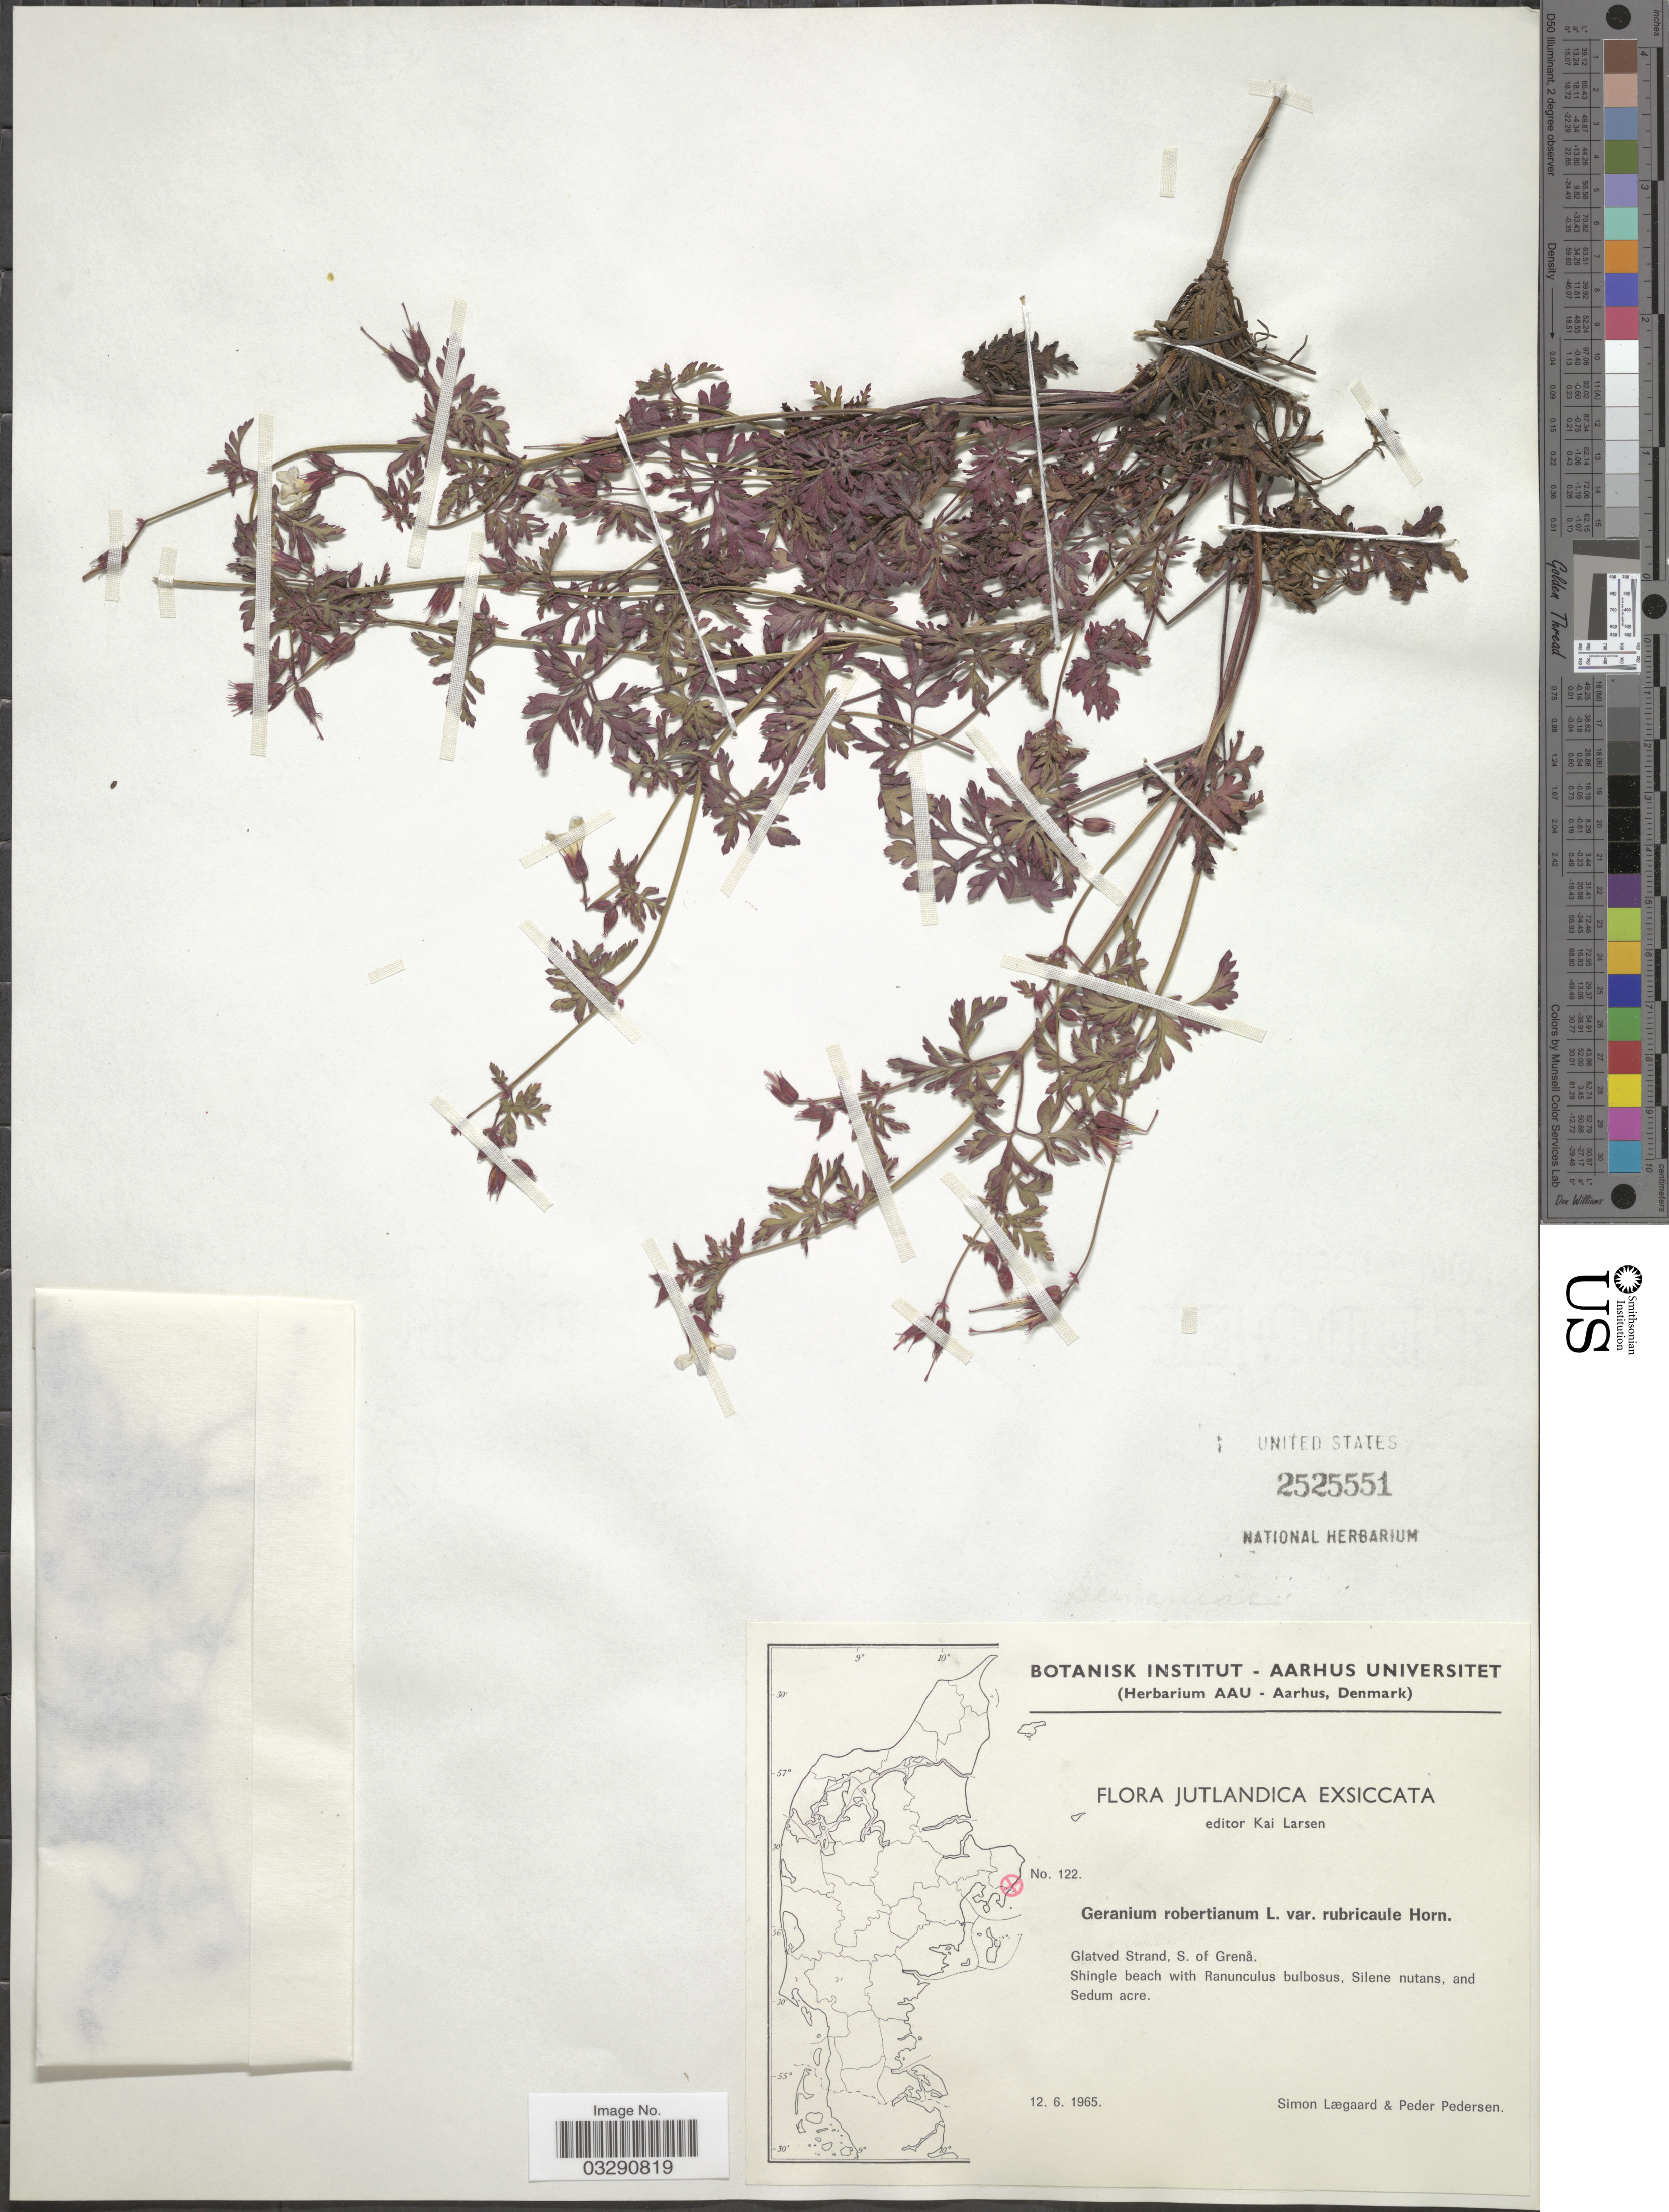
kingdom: Plantae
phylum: Tracheophyta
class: Magnoliopsida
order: Geraniales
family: Geraniaceae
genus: Geranium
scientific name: Geranium robertianum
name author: L.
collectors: S. Lægaard & P. Pedersen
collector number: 122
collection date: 1965-06-12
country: Denmark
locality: Jutlandica, Glatved Strand, S. of Grenå.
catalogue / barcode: US 2525551